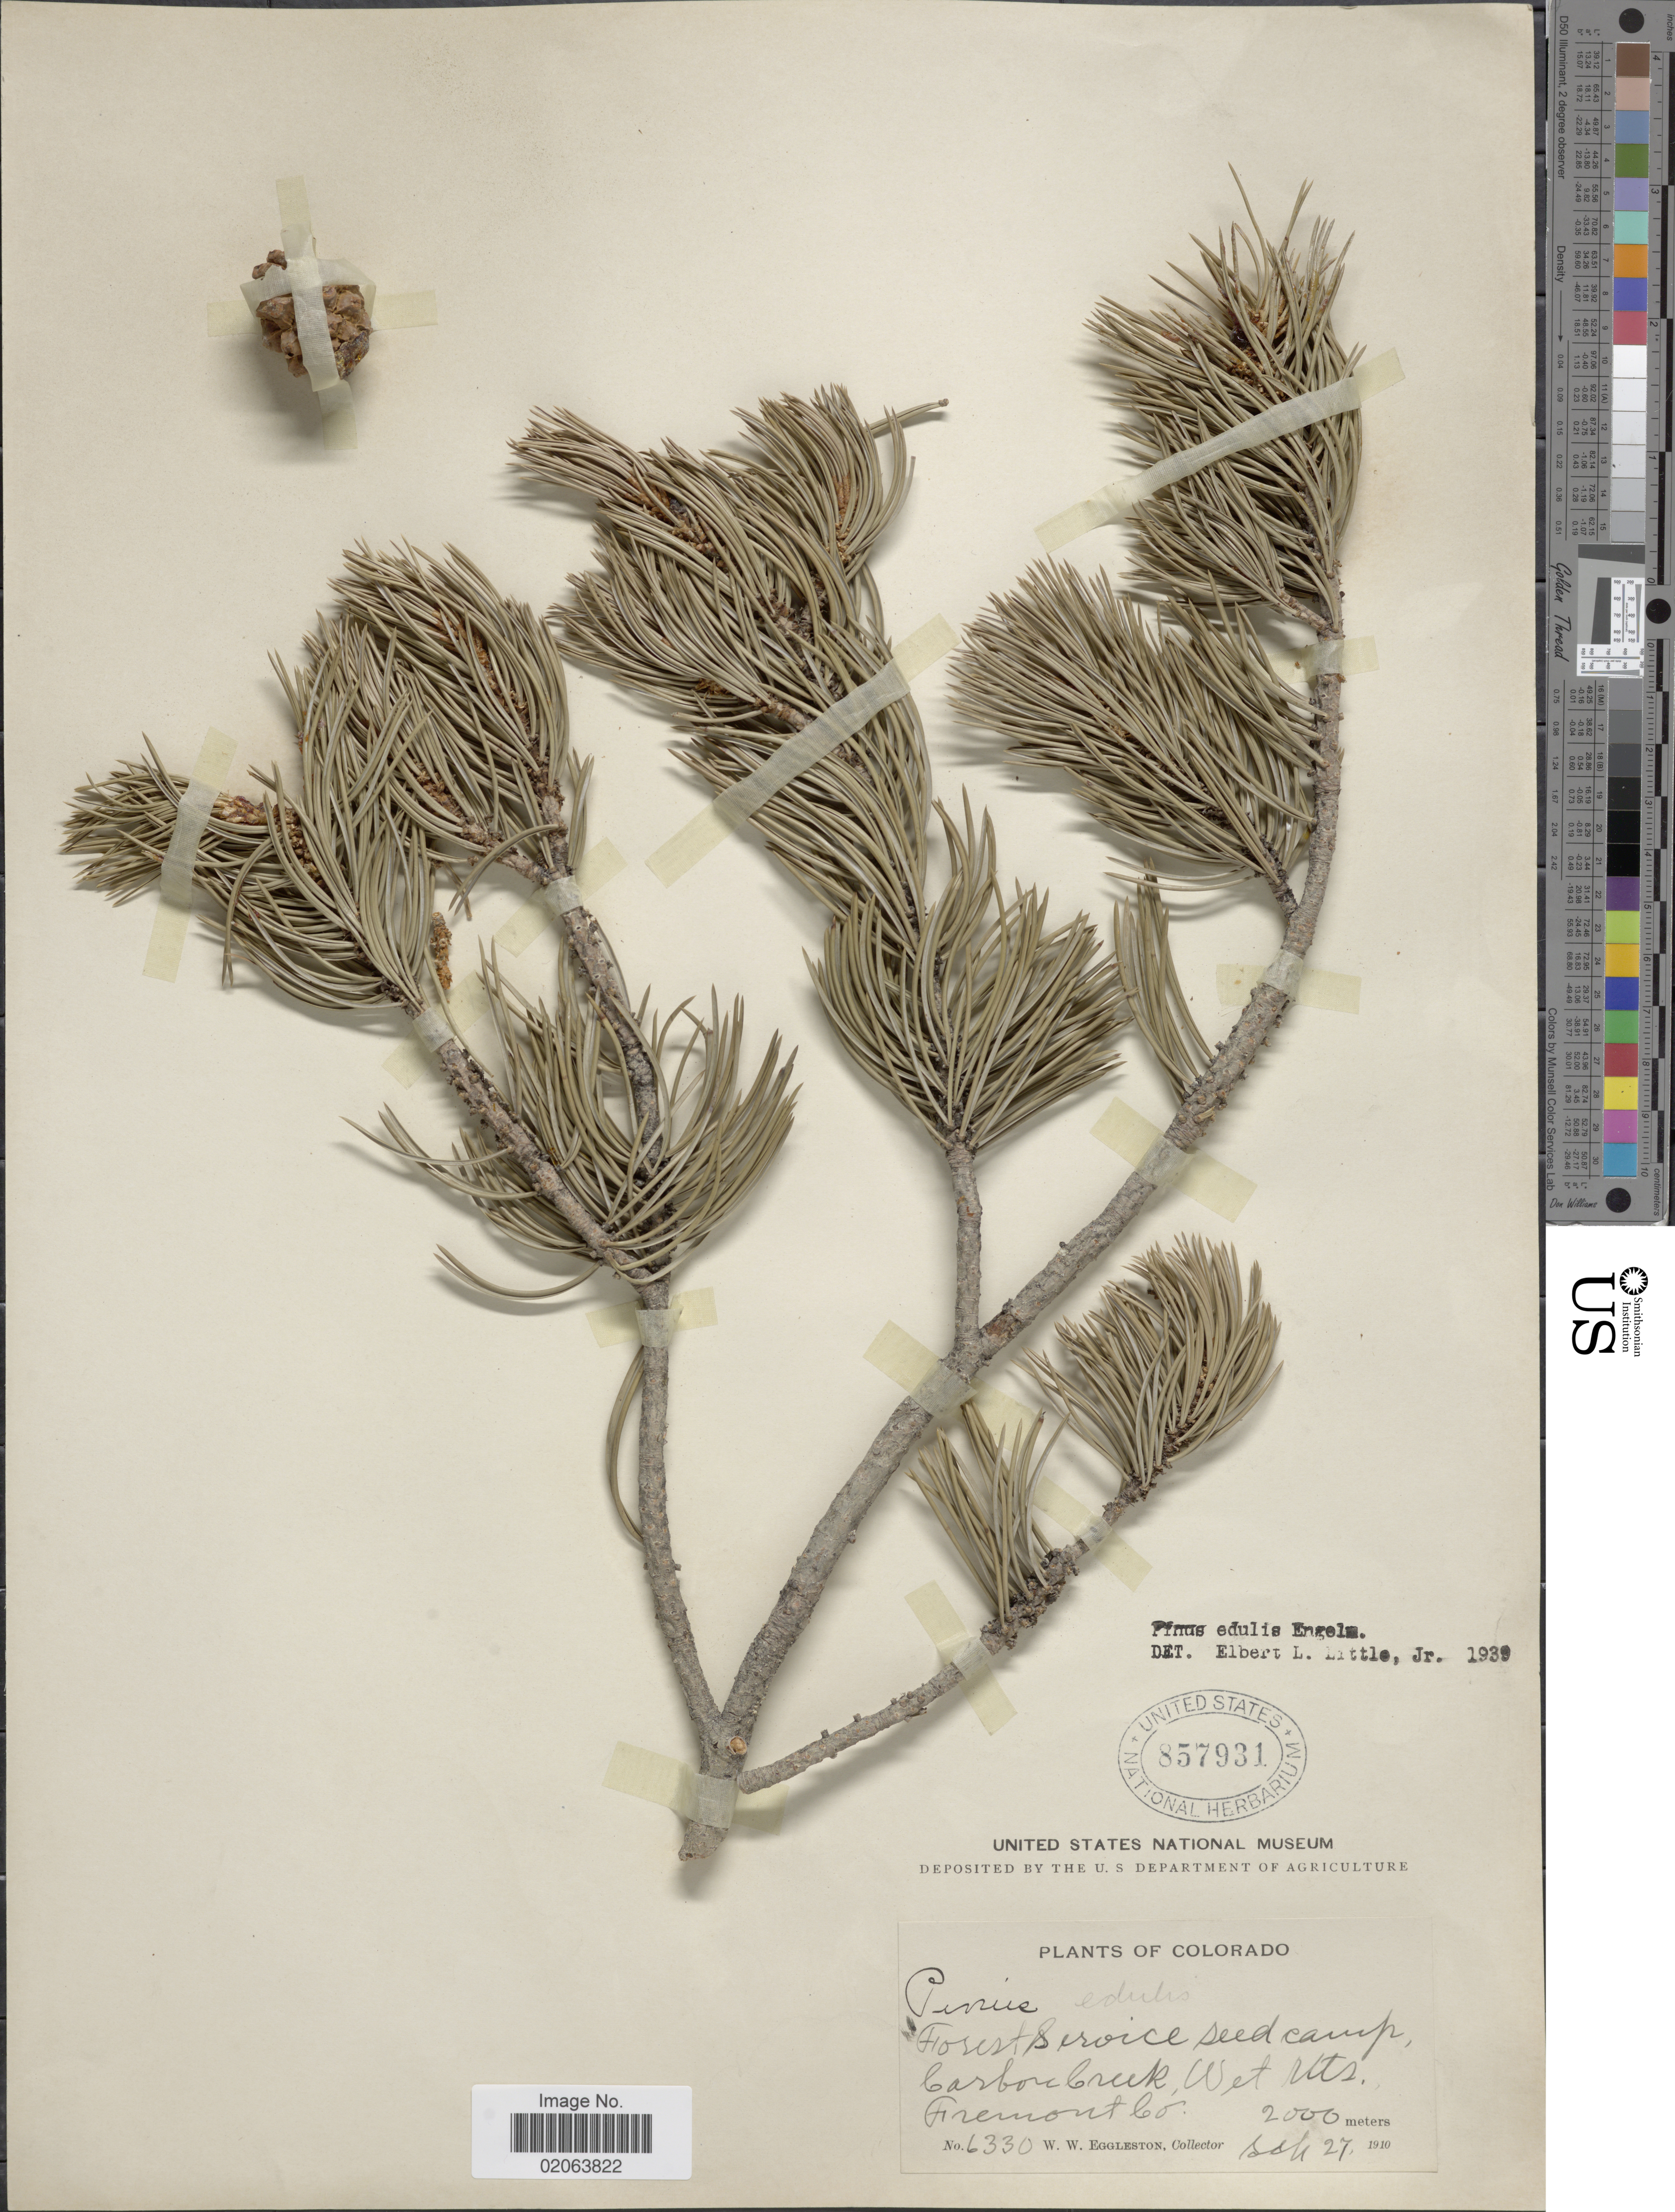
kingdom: Plantae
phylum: Tracheophyta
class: Pinopsida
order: Pinales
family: Pinaceae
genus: Pinus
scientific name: Pinus edulis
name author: Engelm.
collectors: W. W. Eggleston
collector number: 6330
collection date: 1910-09-27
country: United States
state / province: Colorado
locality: Forest Service seed camp, Carbon Creek, Wet Mts. Fremont Co.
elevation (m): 2000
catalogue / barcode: US 857931